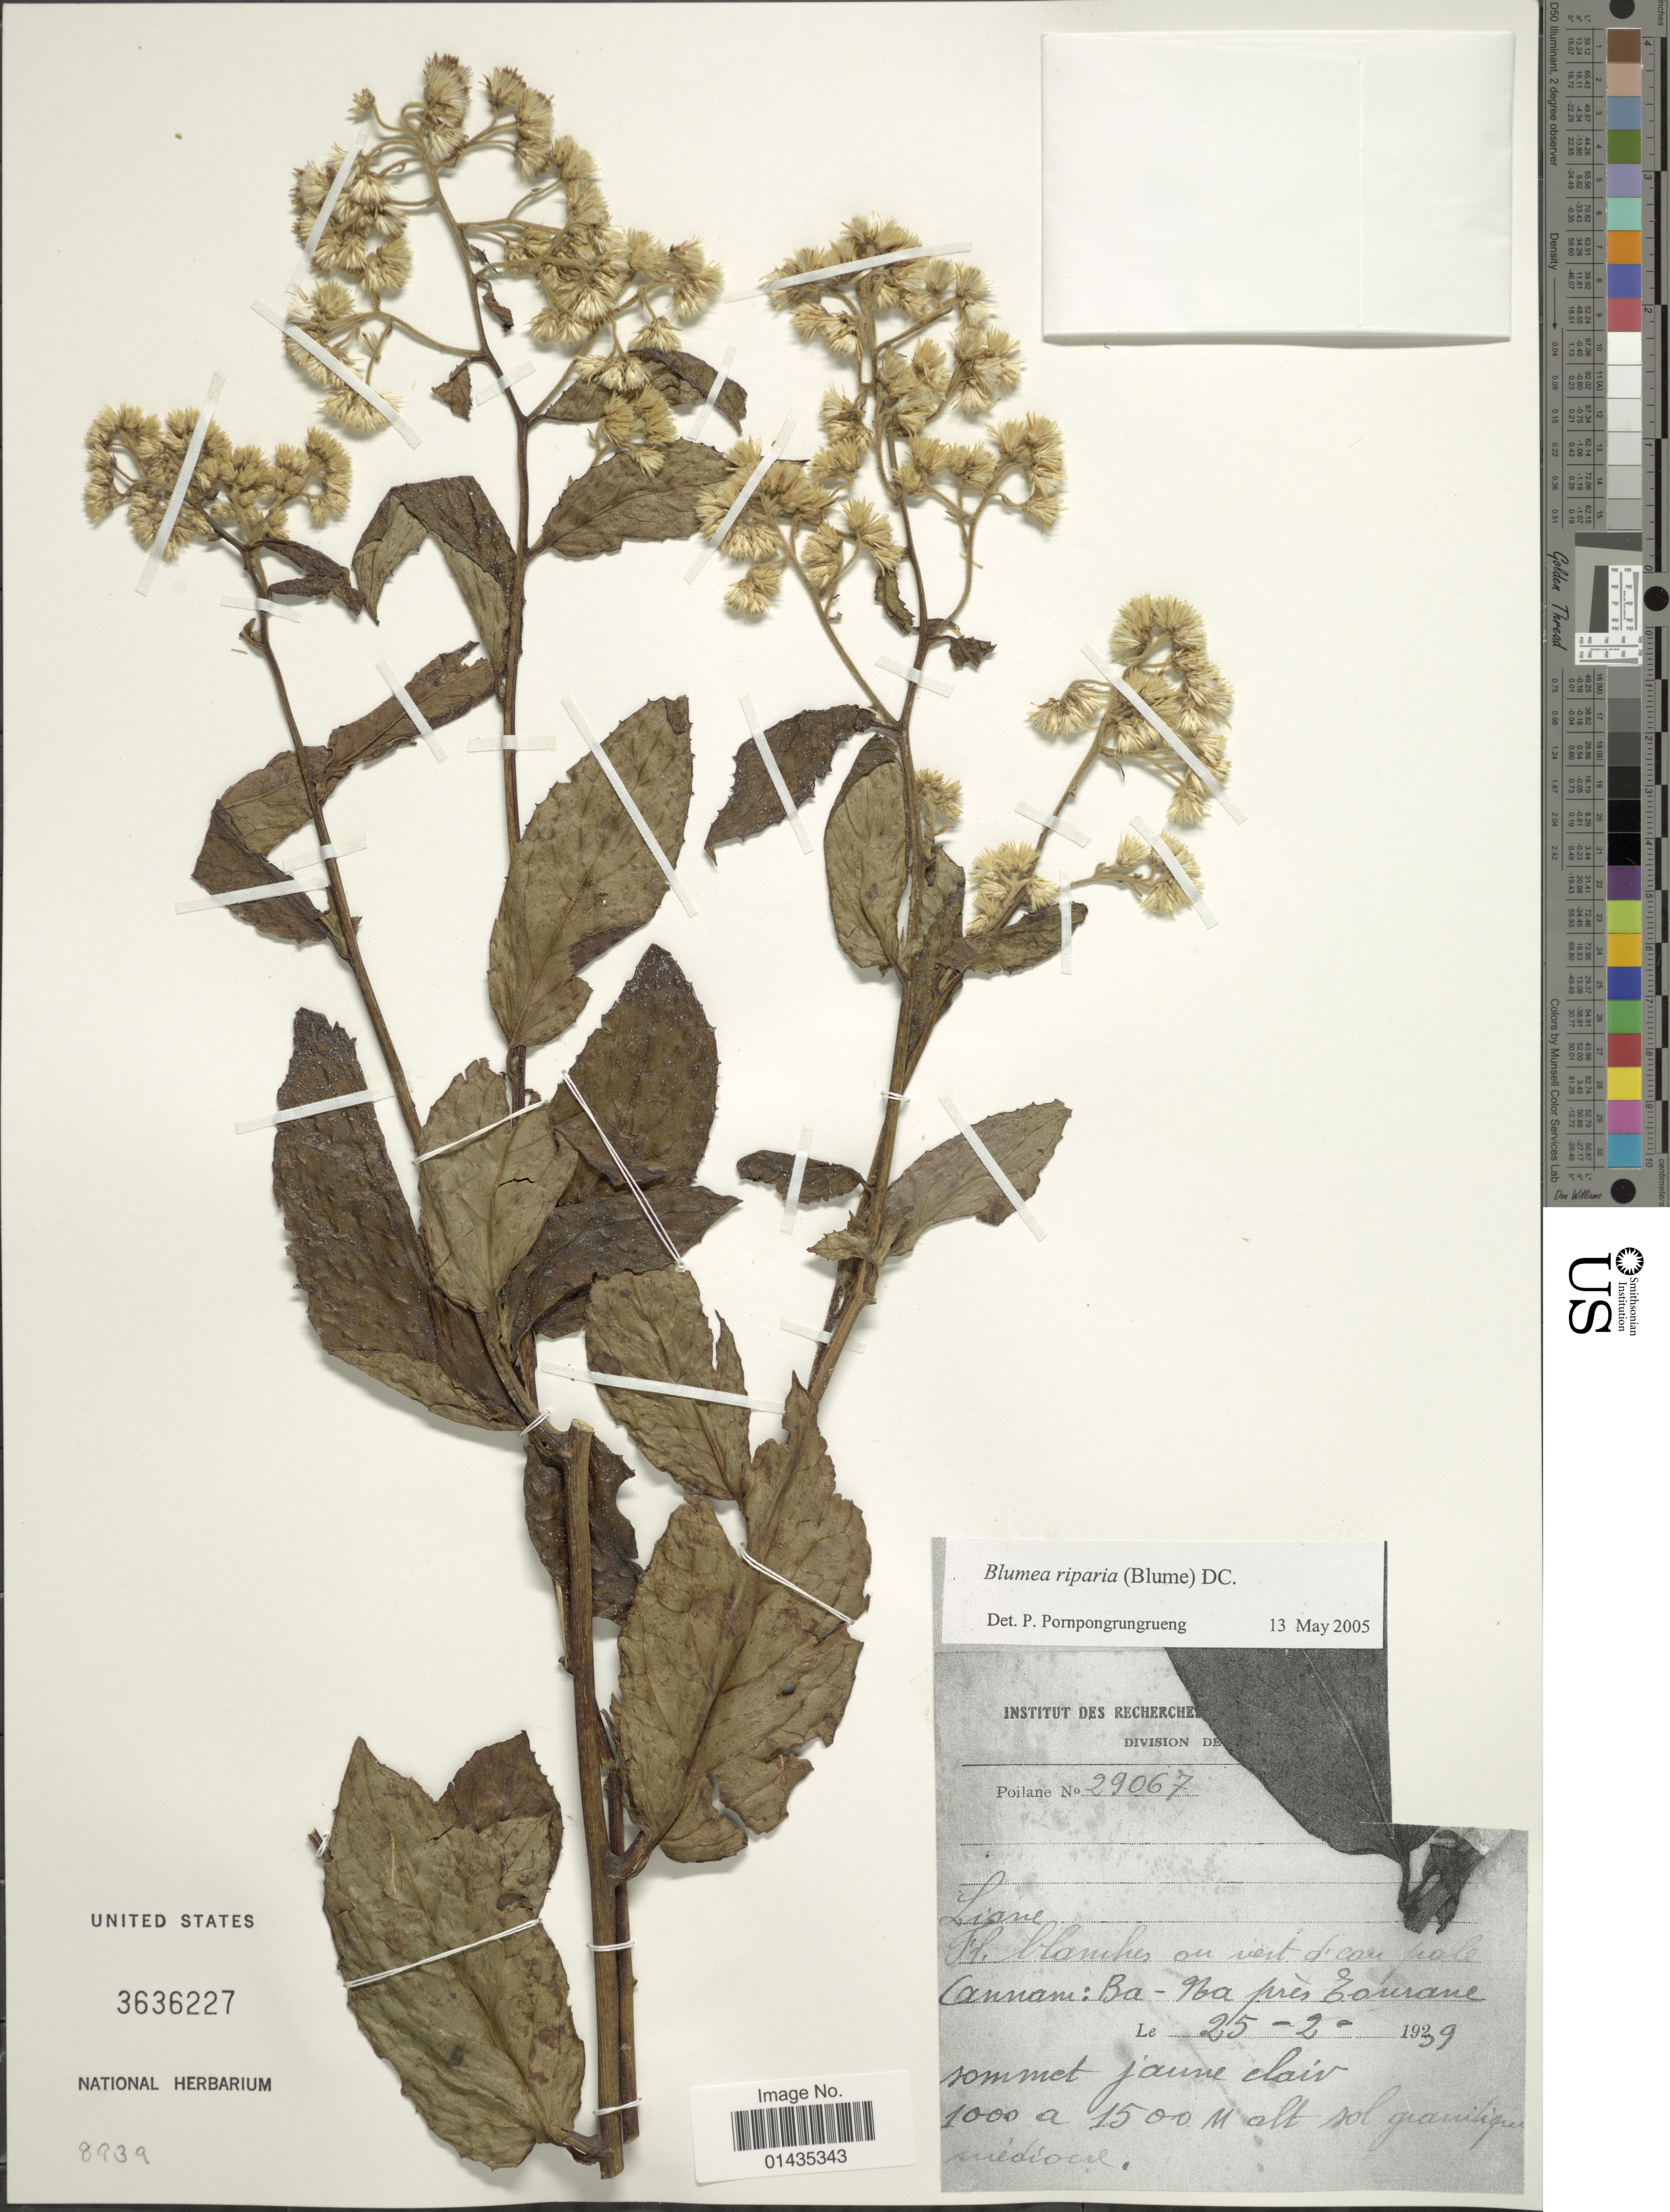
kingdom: Plantae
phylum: Tracheophyta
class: Magnoliopsida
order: Asterales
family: Asteraceae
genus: Blumea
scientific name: Blumea riparia var. riparia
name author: (Blume) DC.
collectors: -. Poilane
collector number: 29067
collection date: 1939-02-25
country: Vietnam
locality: Annam, Ba-Na pres Tourane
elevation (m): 1000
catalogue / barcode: US 3636227